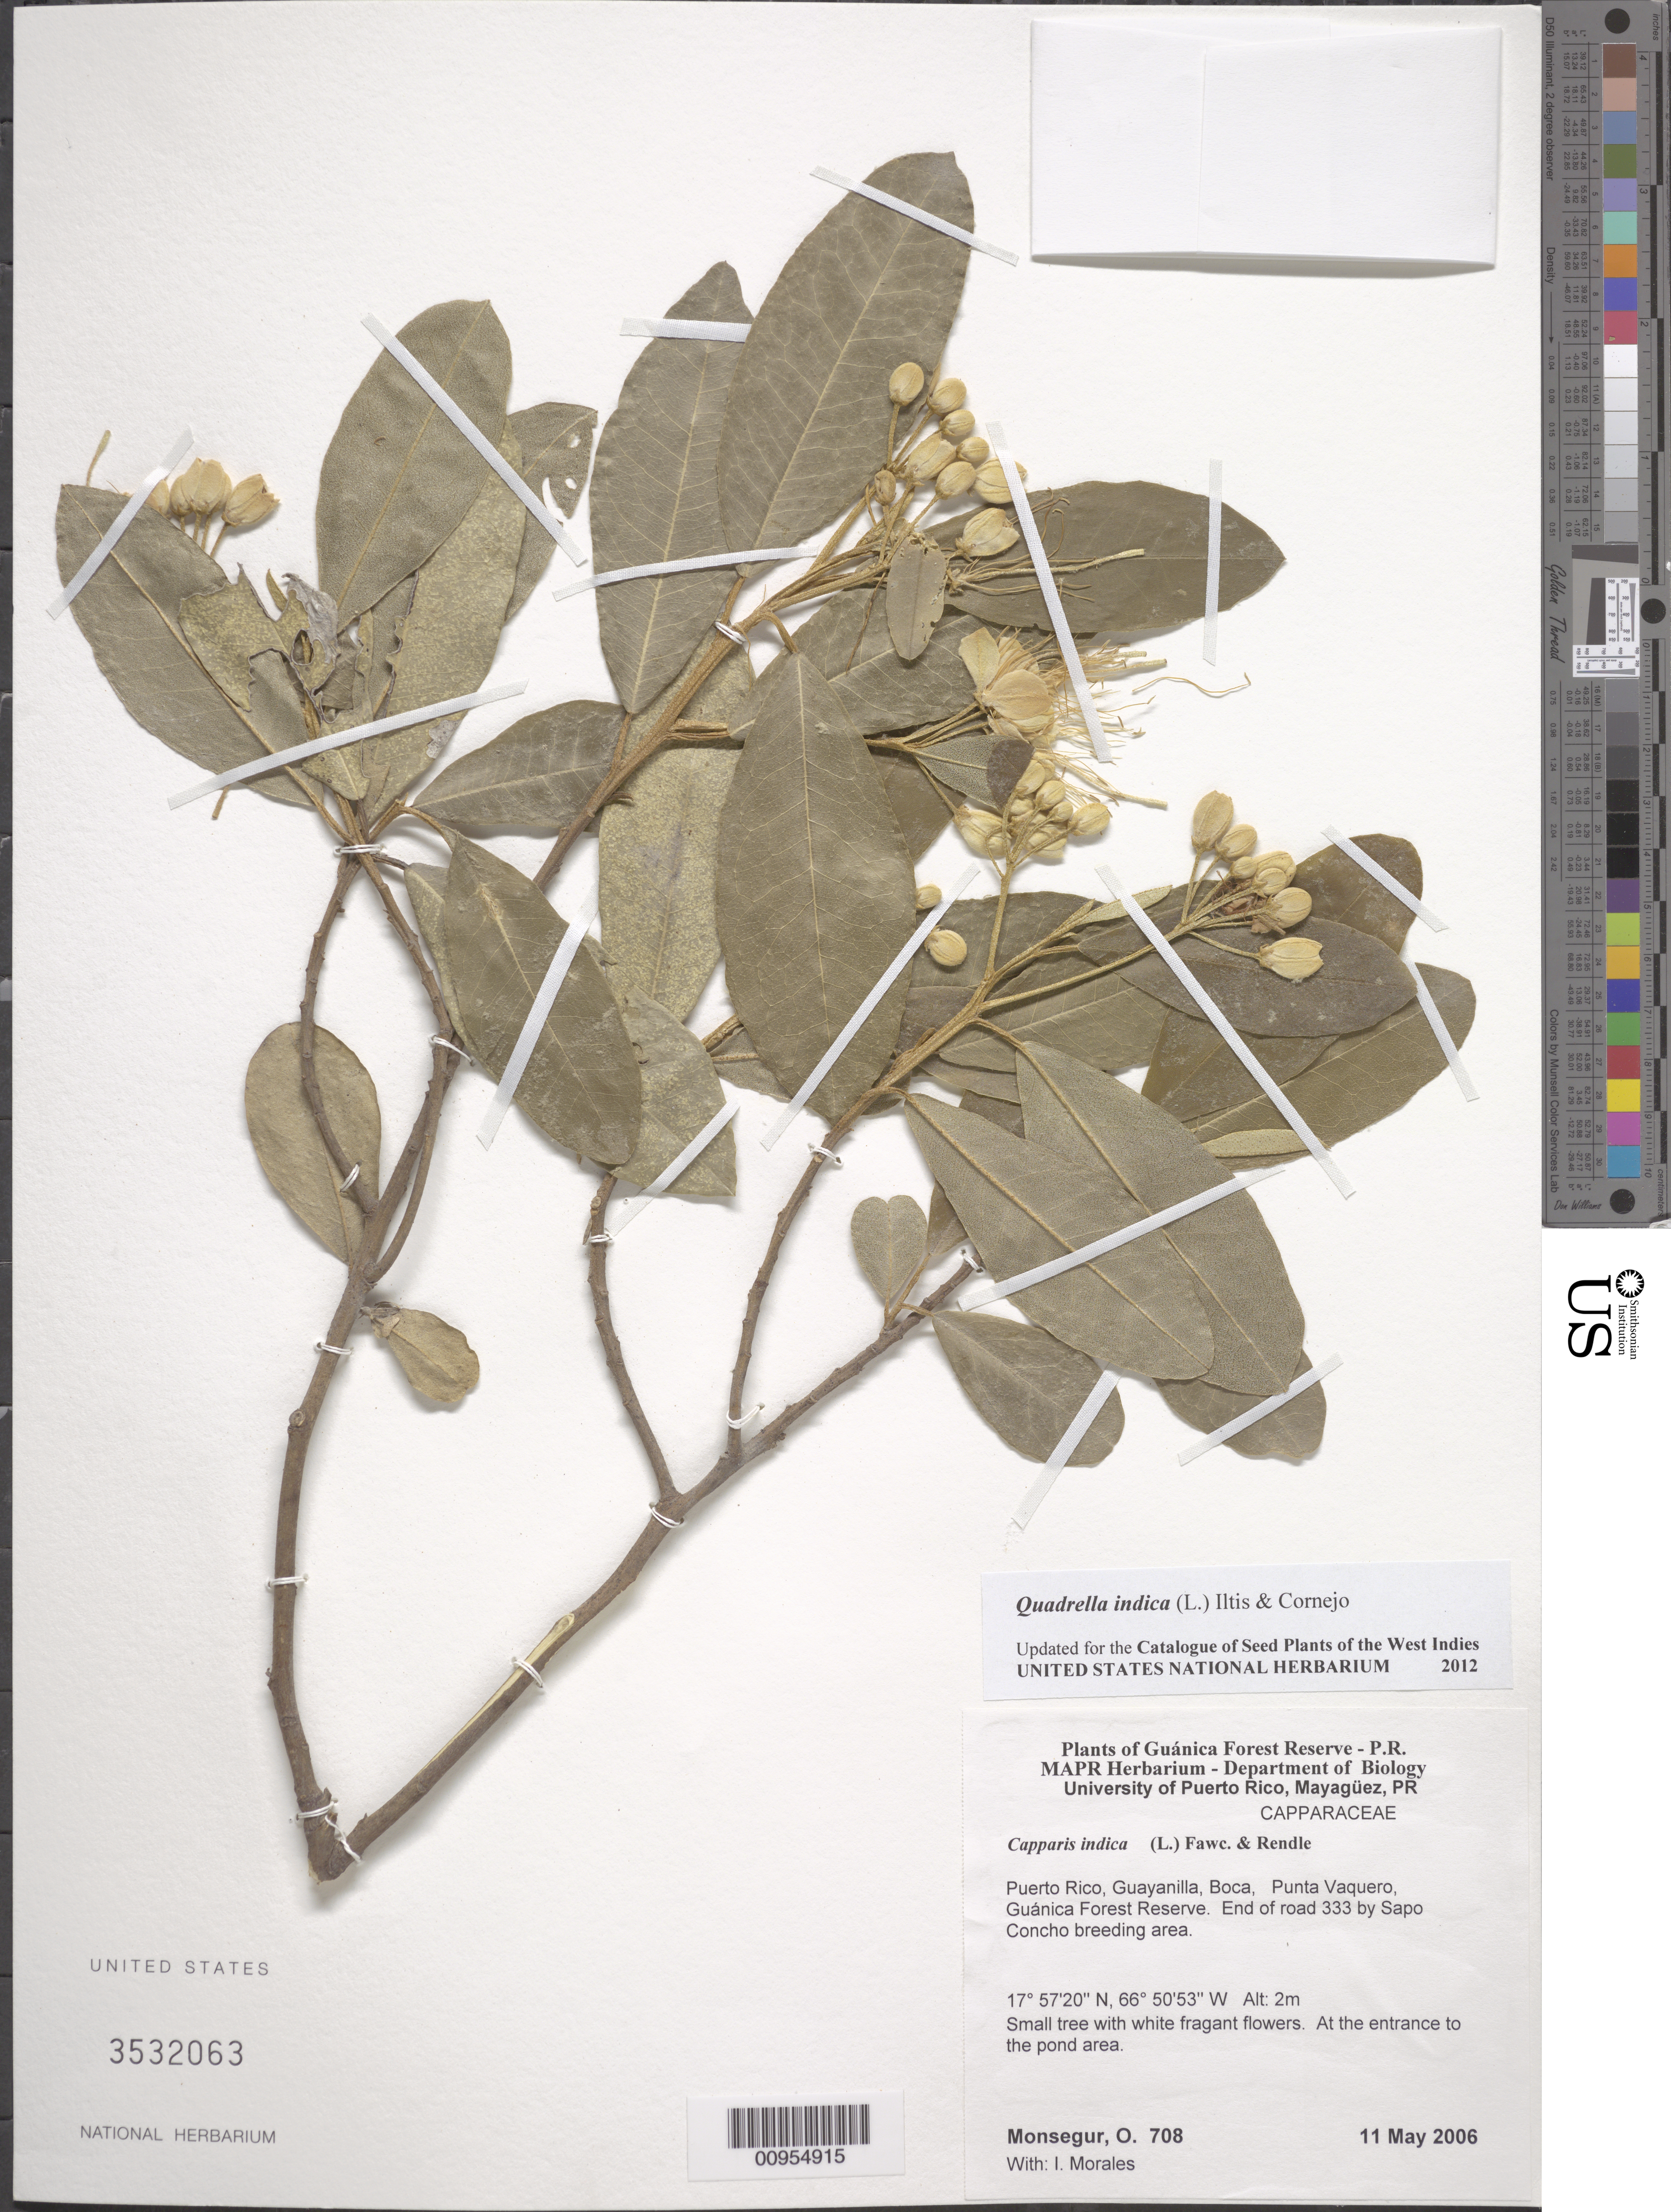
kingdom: Plantae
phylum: Tracheophyta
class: Magnoliopsida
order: Brassicales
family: Capparaceae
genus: Quadrella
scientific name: Quadrella indica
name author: (L.) Iltis & Cornejo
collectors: O. Monsegur & I. Morales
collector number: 708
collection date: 2006-05-11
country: Puerto Rico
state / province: Guayanilla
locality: Boca, Punta Vaquero, Guánica Forest Reserve. End of road 333 by Sapo Concho breeding area.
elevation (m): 2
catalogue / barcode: US 3532063